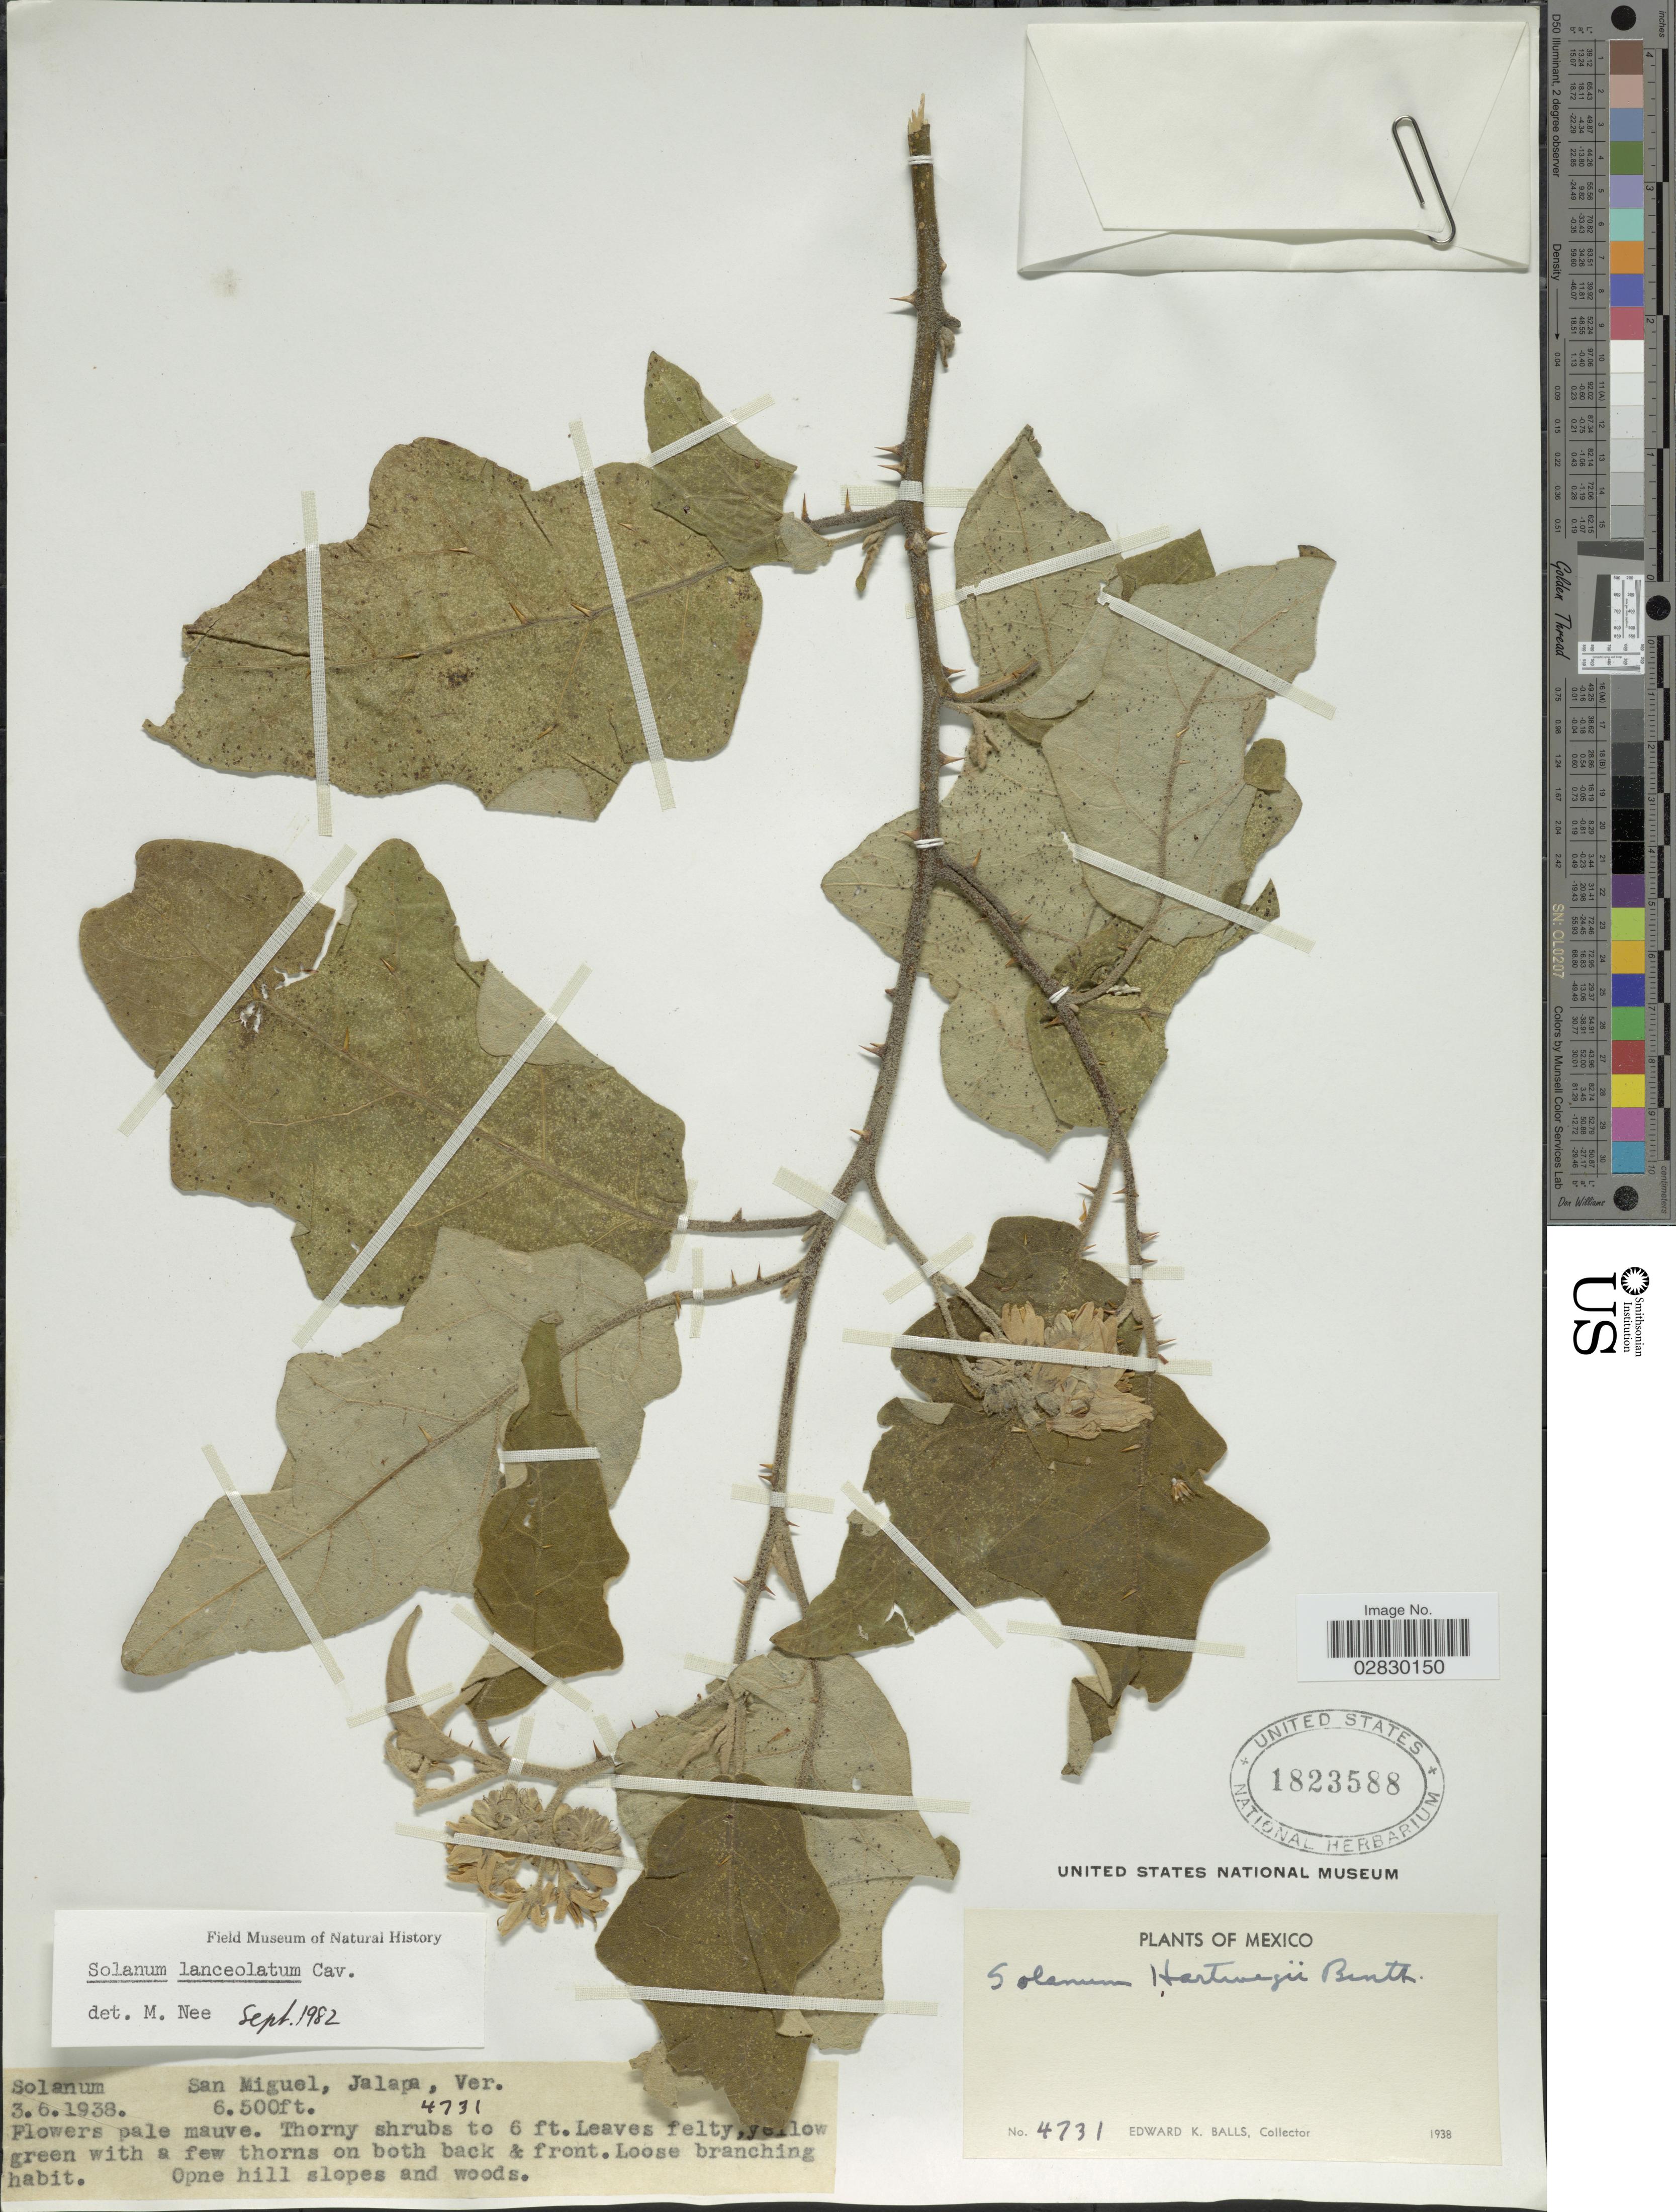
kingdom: Plantae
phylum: Tracheophyta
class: Magnoliopsida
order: Solanales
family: Solanaceae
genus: Solanum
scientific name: Solanum lanceolatum Berthault, nom. illeg.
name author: Berthault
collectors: E. K. Balls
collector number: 4731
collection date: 1938-06-03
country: Mexico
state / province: Veracruz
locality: San Miguel, Jalapa, Ver.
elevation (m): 1981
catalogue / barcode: US 1823588